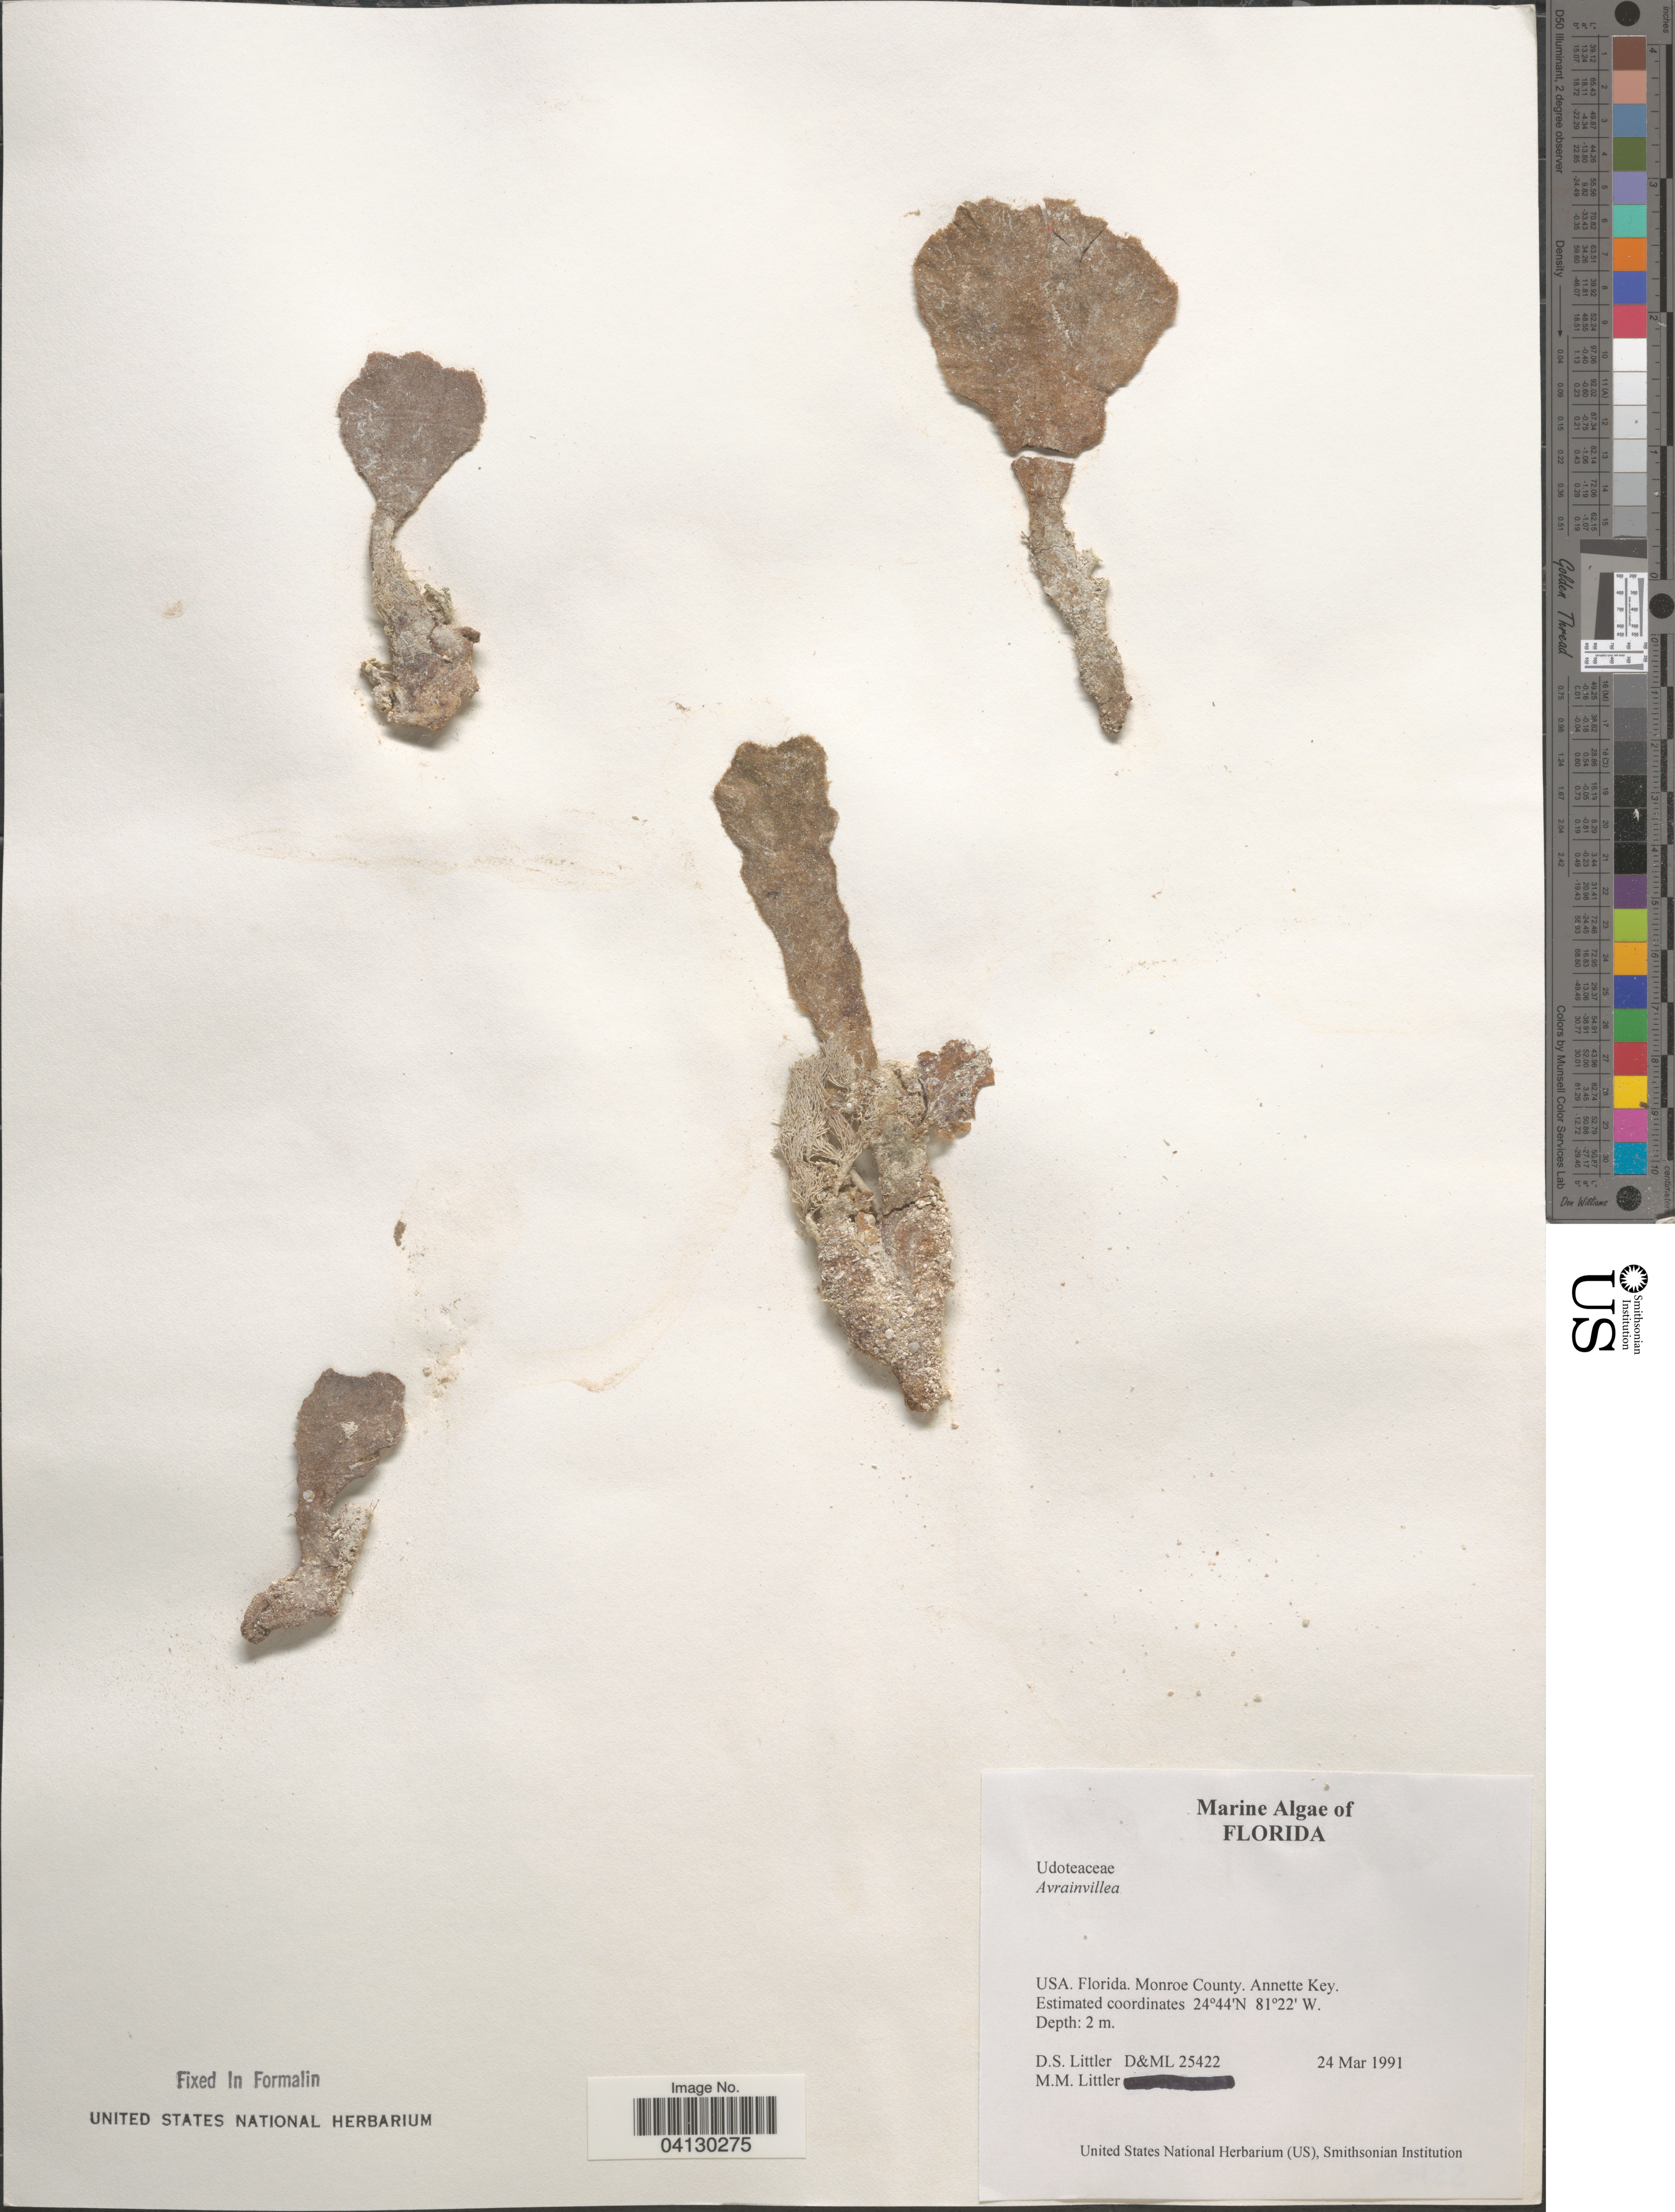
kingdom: Plantae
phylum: Chlorophyta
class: Ulvophyceae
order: Bryopsidales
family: Dichotomosiphonaceae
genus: Avrainvillea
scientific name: Avrainvillea sp.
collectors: D. S. Littler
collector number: D&ML25422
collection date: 1991-03-24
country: United States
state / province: Florida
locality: Monroe County. Annette Key.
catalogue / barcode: US 328913